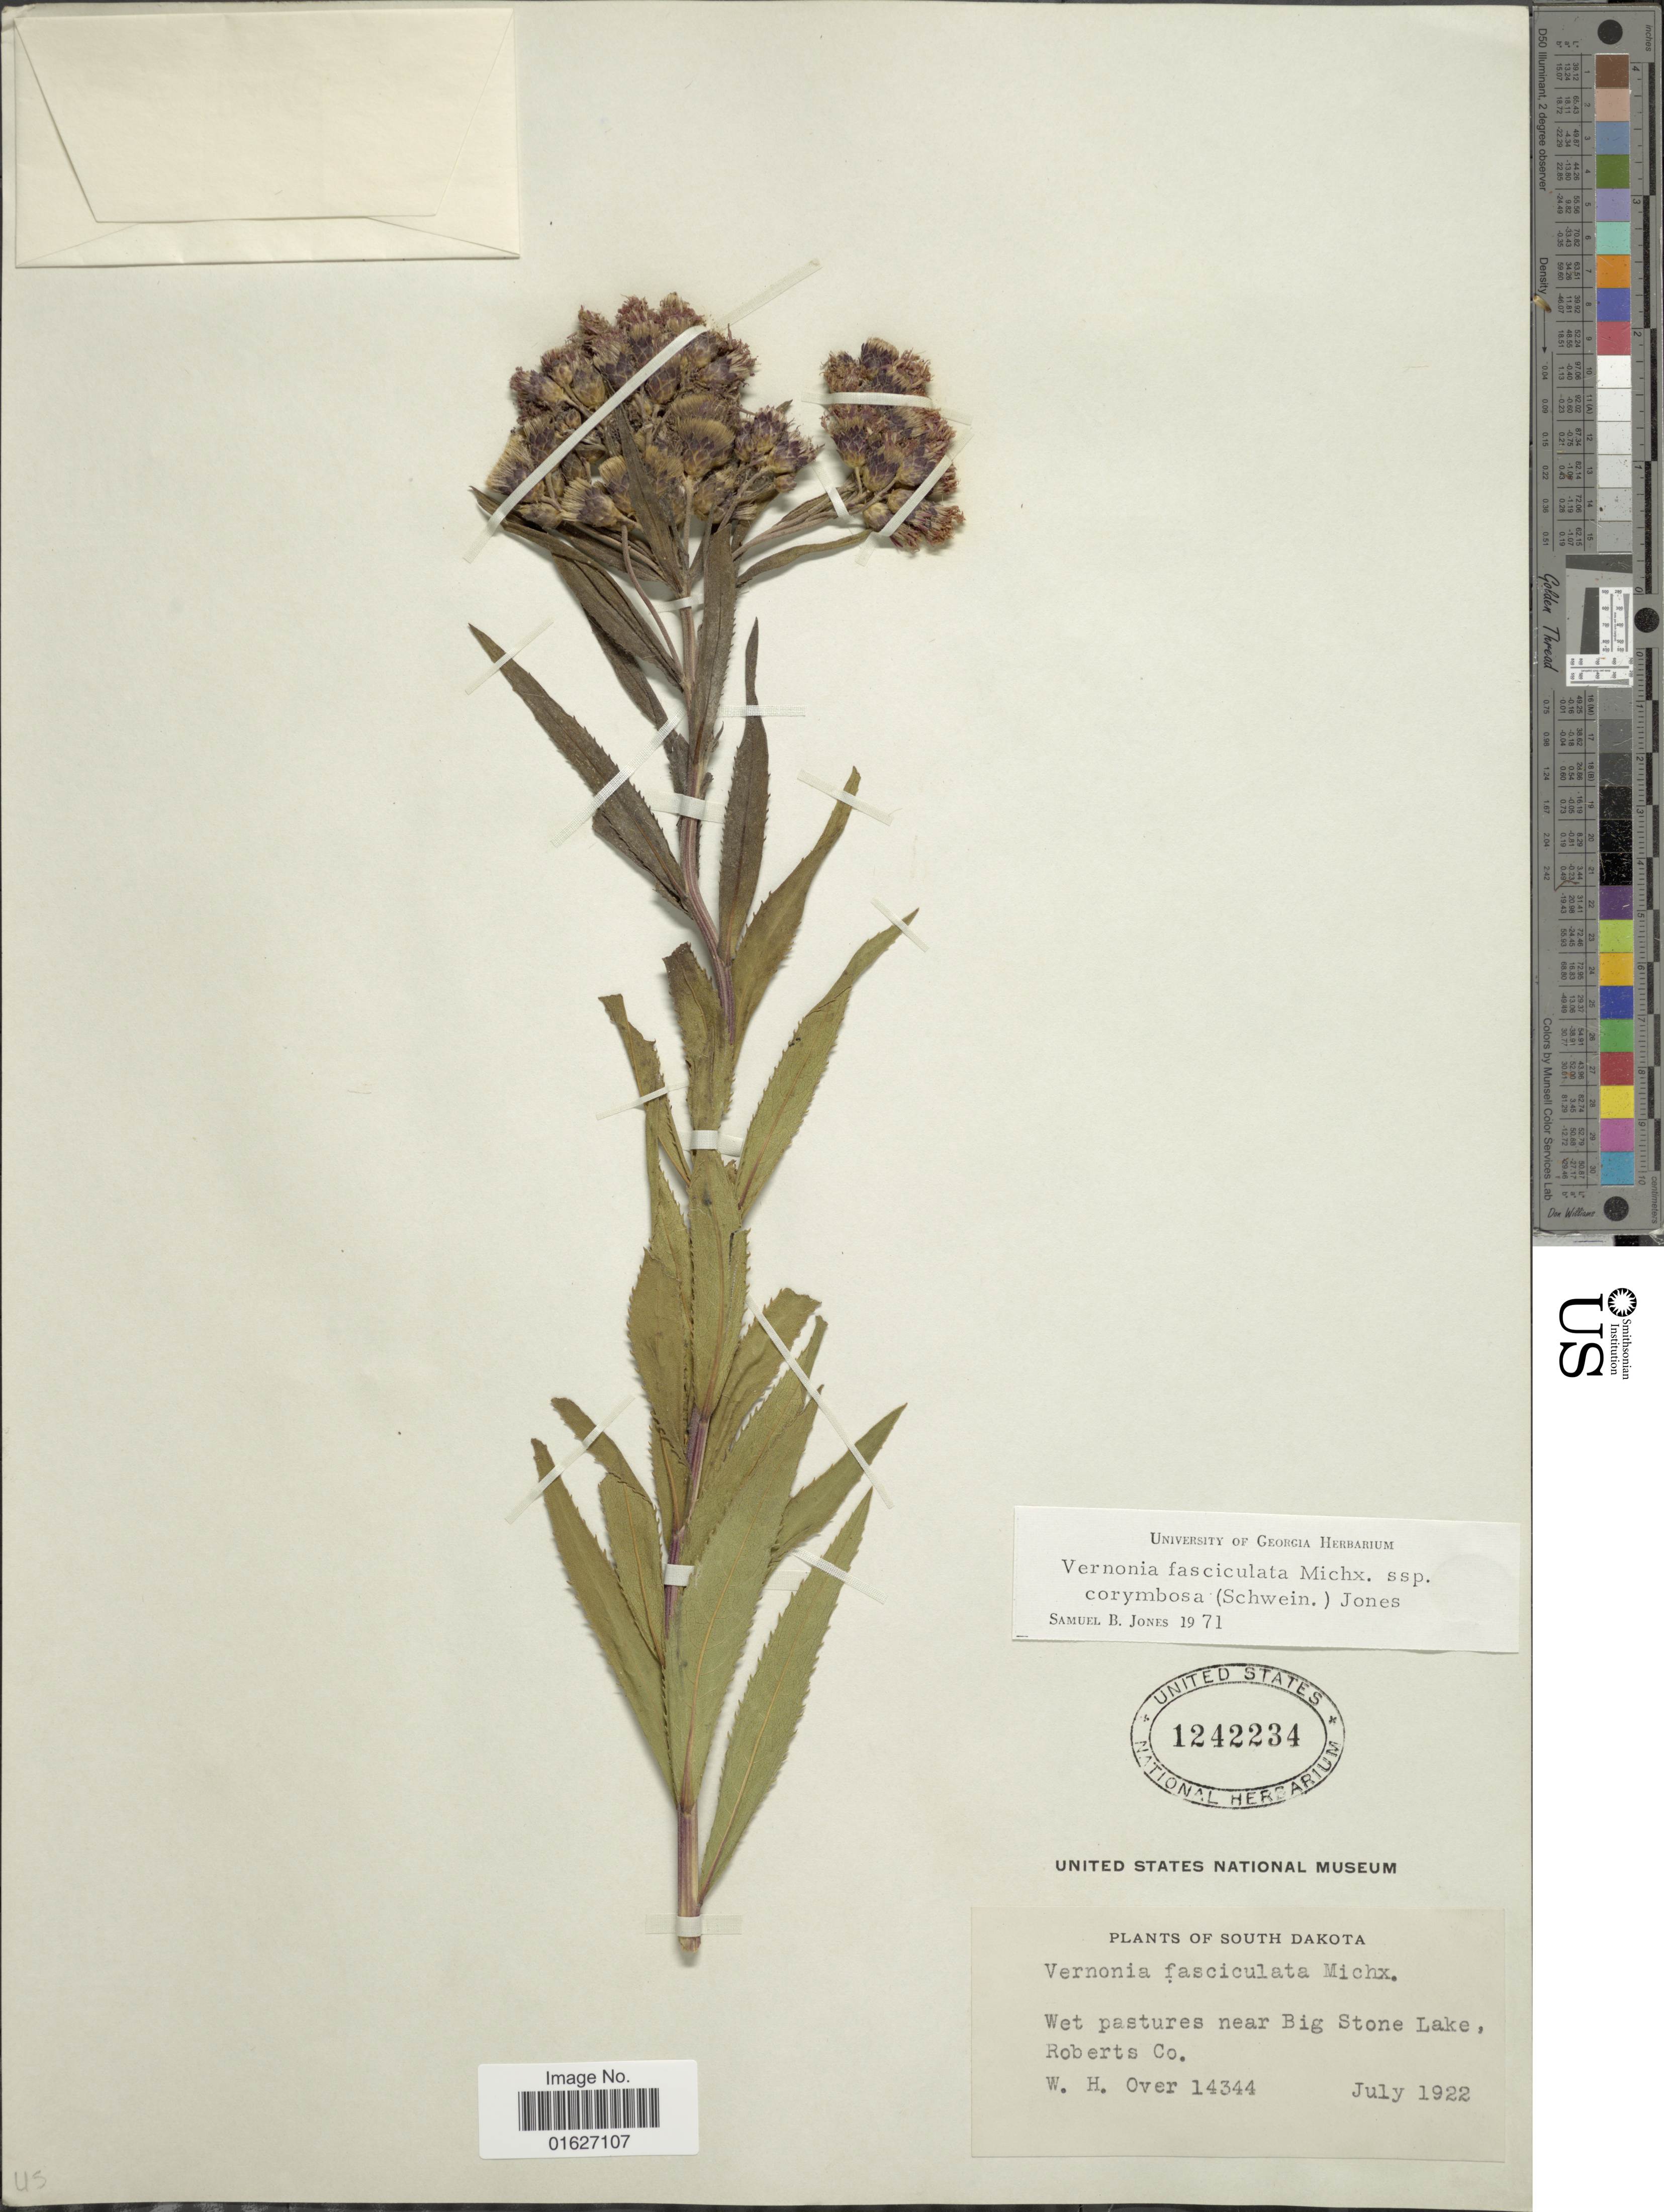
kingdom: Plantae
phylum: Tracheophyta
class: Magnoliopsida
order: Asterales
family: Asteraceae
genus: Vernonia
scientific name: Vernonia fasciculata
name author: Michx.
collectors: W. Over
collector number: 14344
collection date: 1922-07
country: United States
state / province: South Dakota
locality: Wet pastures near Big Stone Lake, Roberts Co.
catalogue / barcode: US 1242234